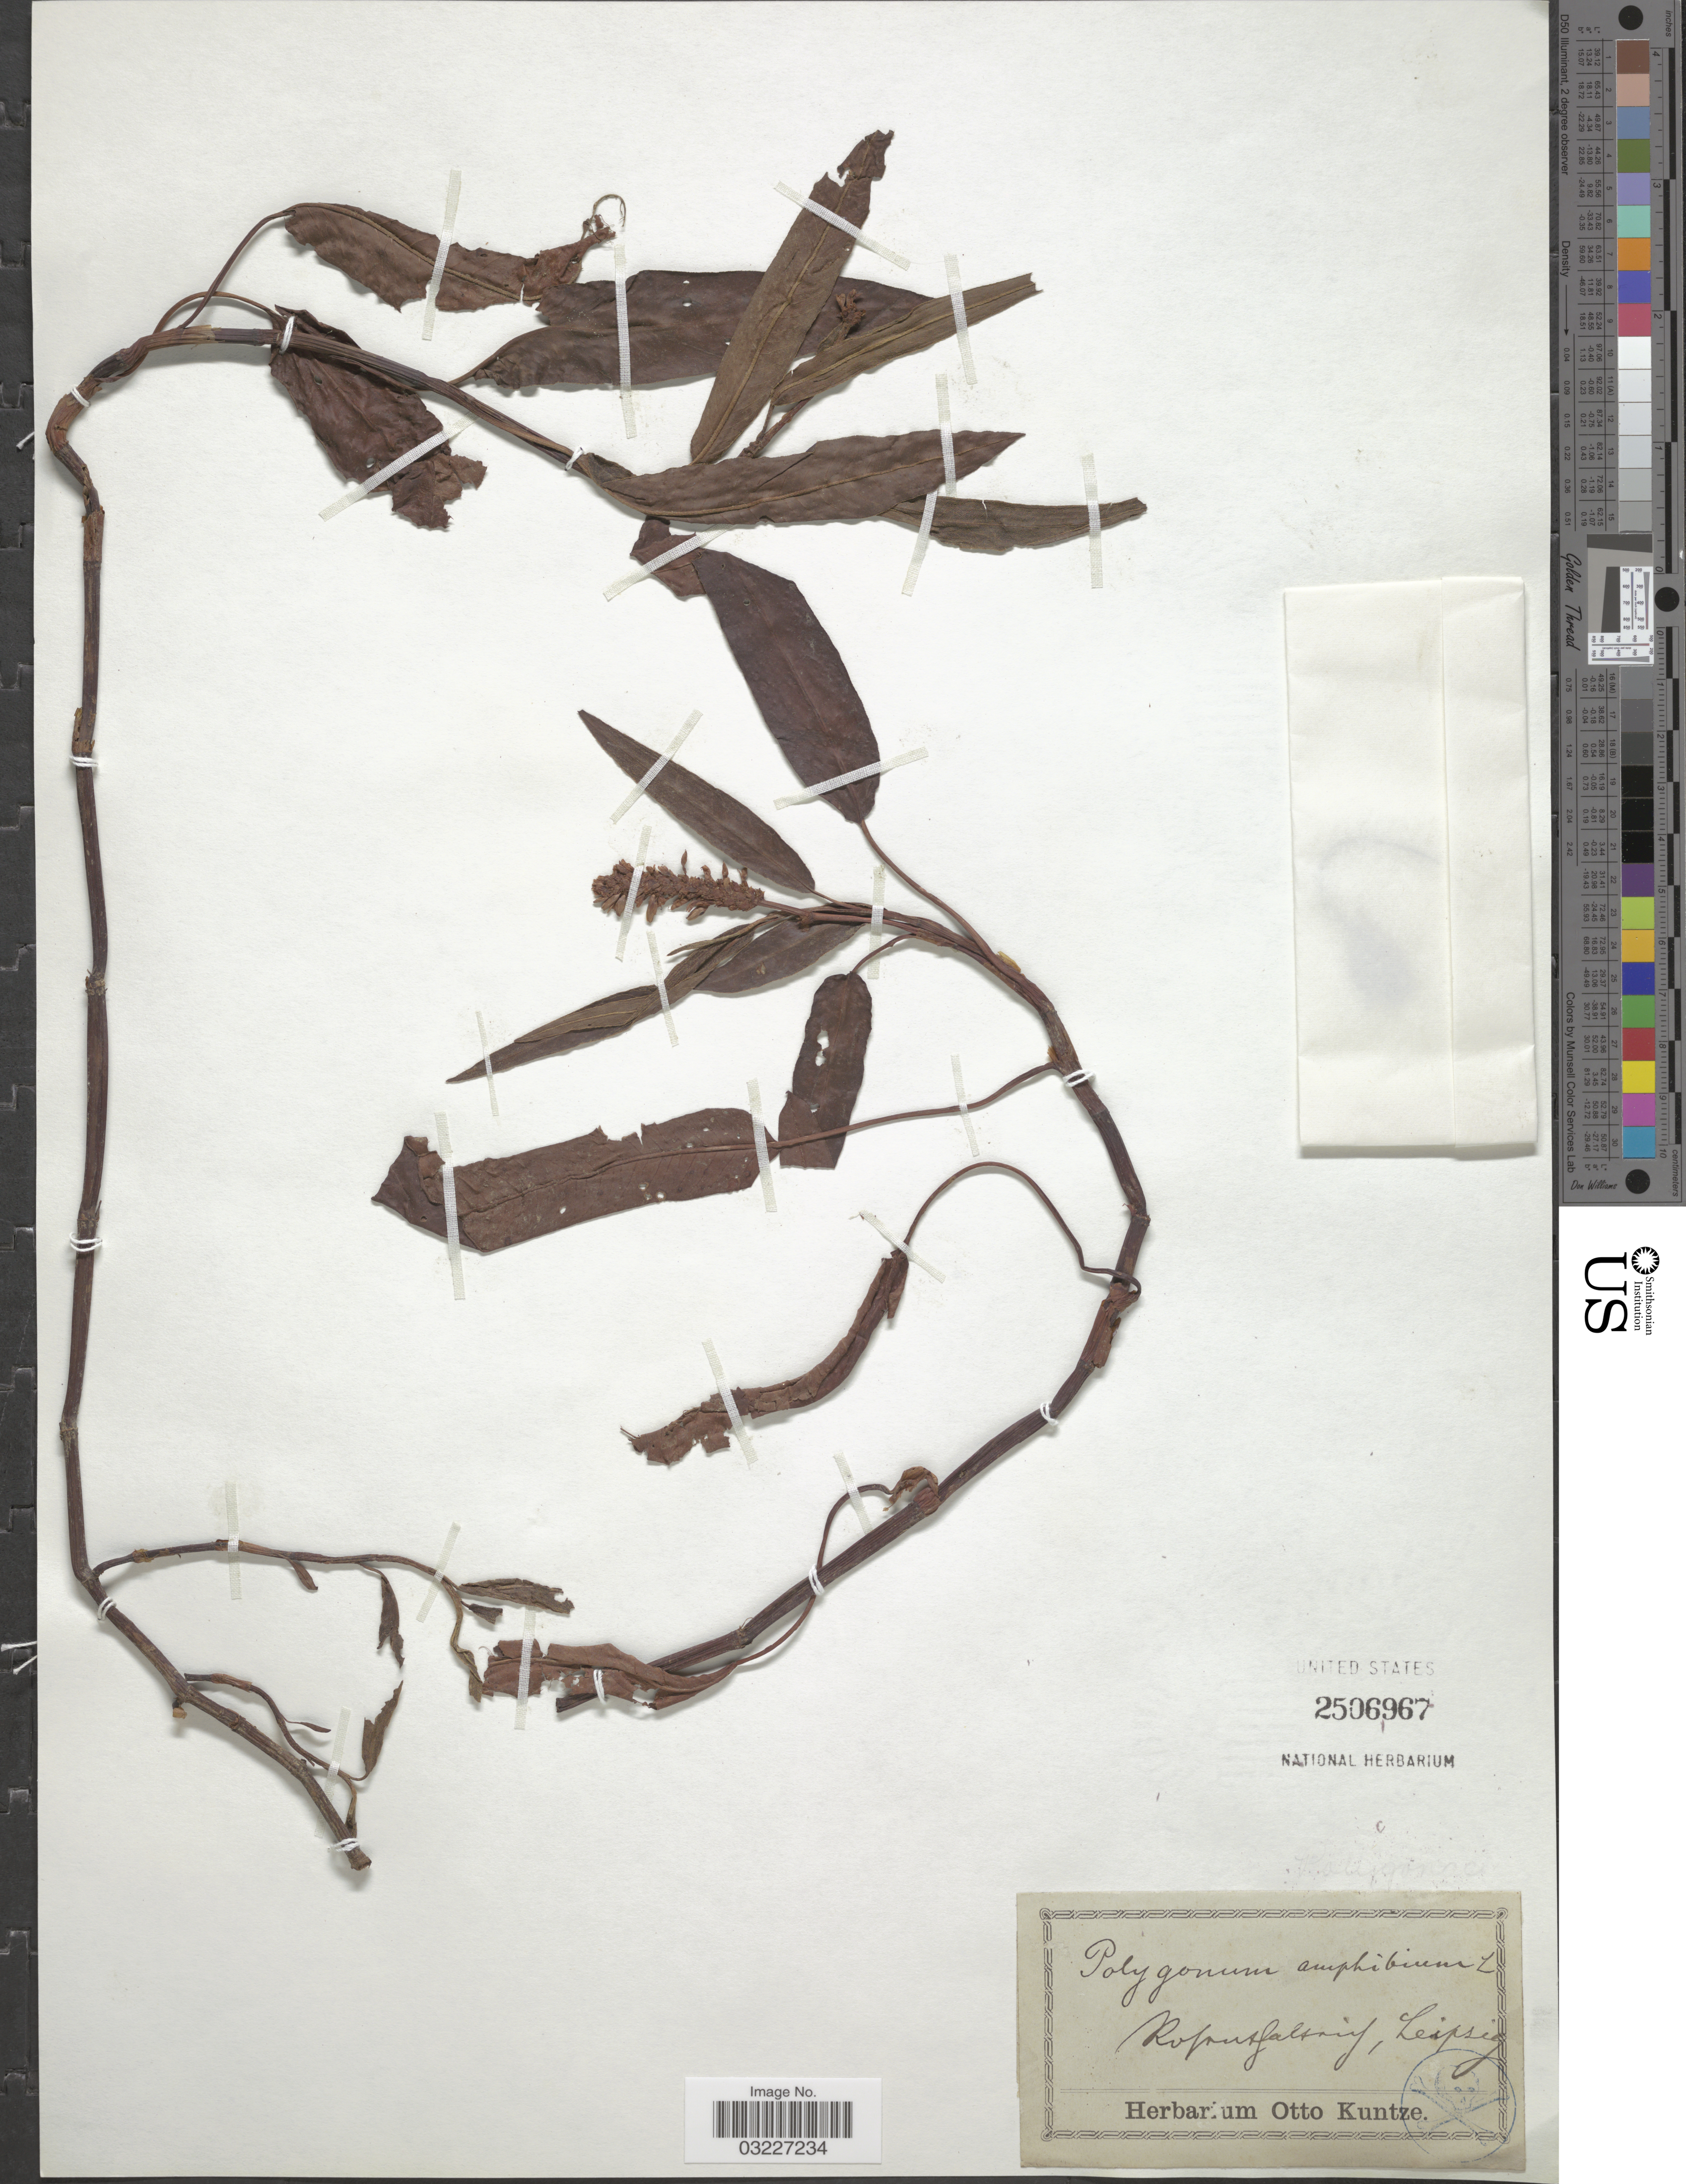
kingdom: Plantae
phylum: Tracheophyta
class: Magnoliopsida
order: Caryophyllales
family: Polygonaceae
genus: Polygonum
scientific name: Polygonum amphibium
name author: L.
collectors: C.E.O. Kuntze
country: Germany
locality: Rofausfalsing [interpreted] Leipzig.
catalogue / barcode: US 2506967